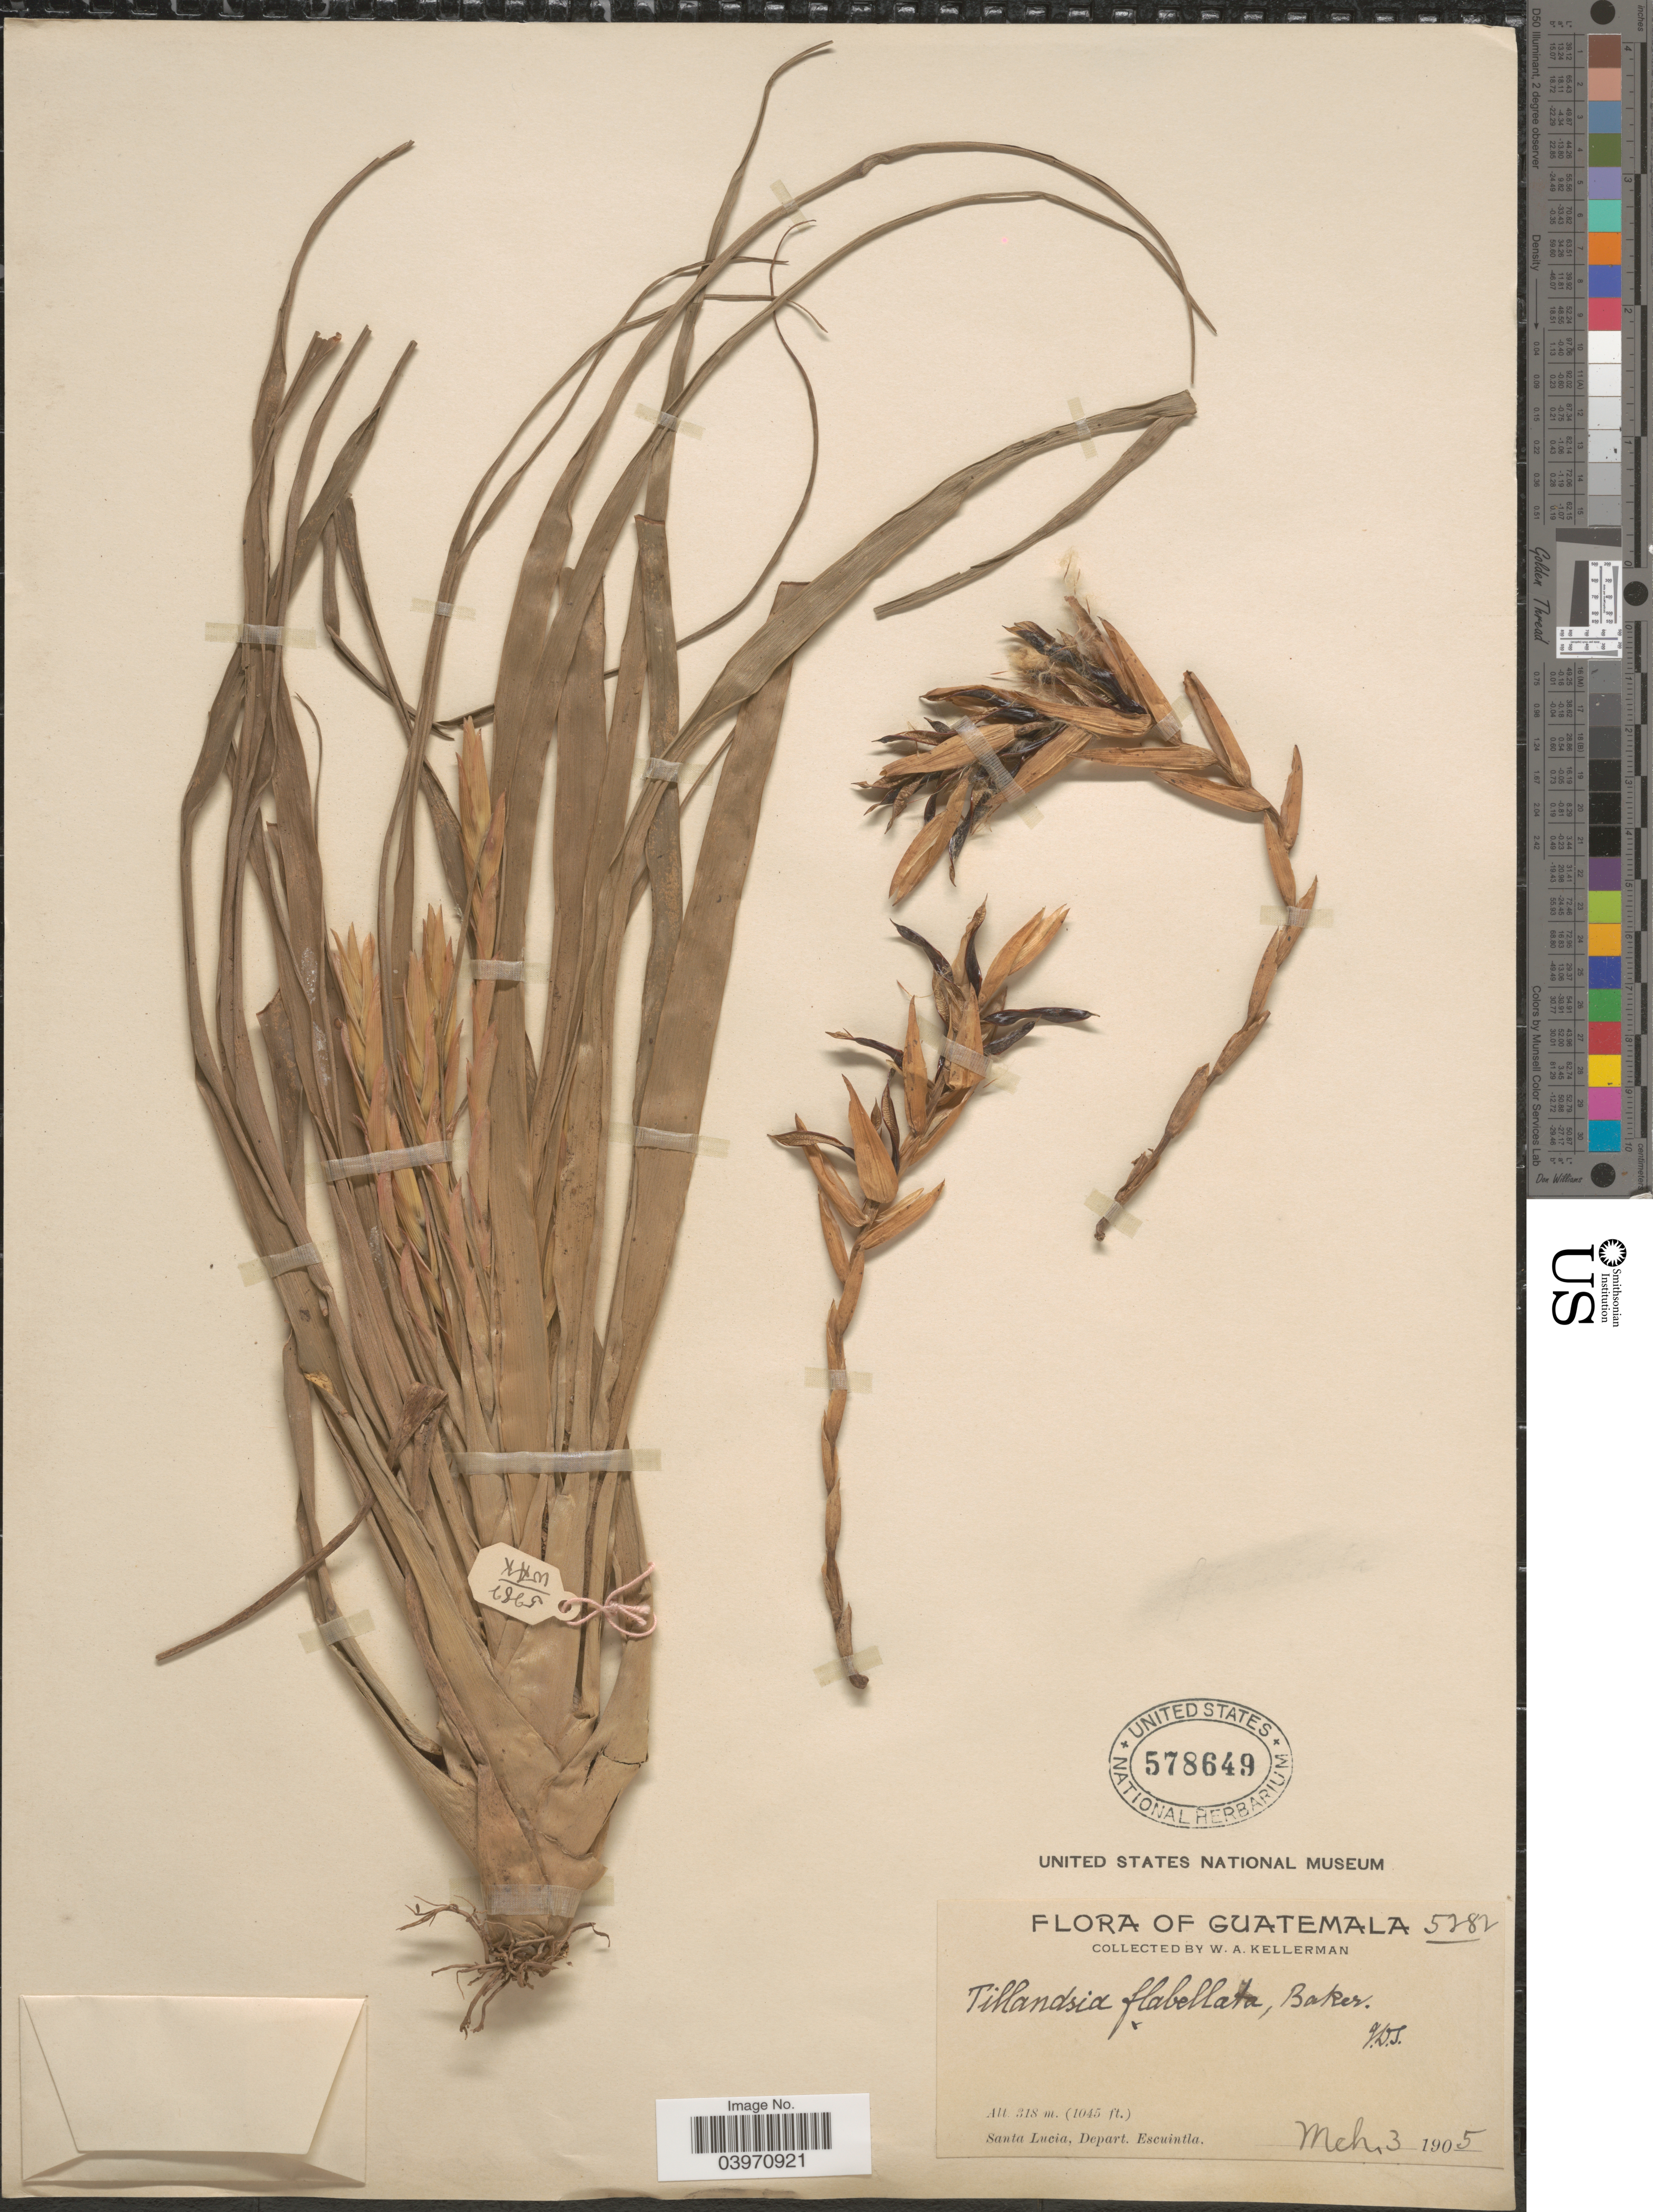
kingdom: Plantae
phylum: Tracheophyta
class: Liliopsida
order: Poales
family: Bromeliaceae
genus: Tillandsia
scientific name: Tillandsia flabellata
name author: Baker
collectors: W. Kellerman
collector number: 5282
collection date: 1905-03-03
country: Guatemala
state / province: Escuintla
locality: Santa Lucia.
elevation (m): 318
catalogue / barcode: US 578649